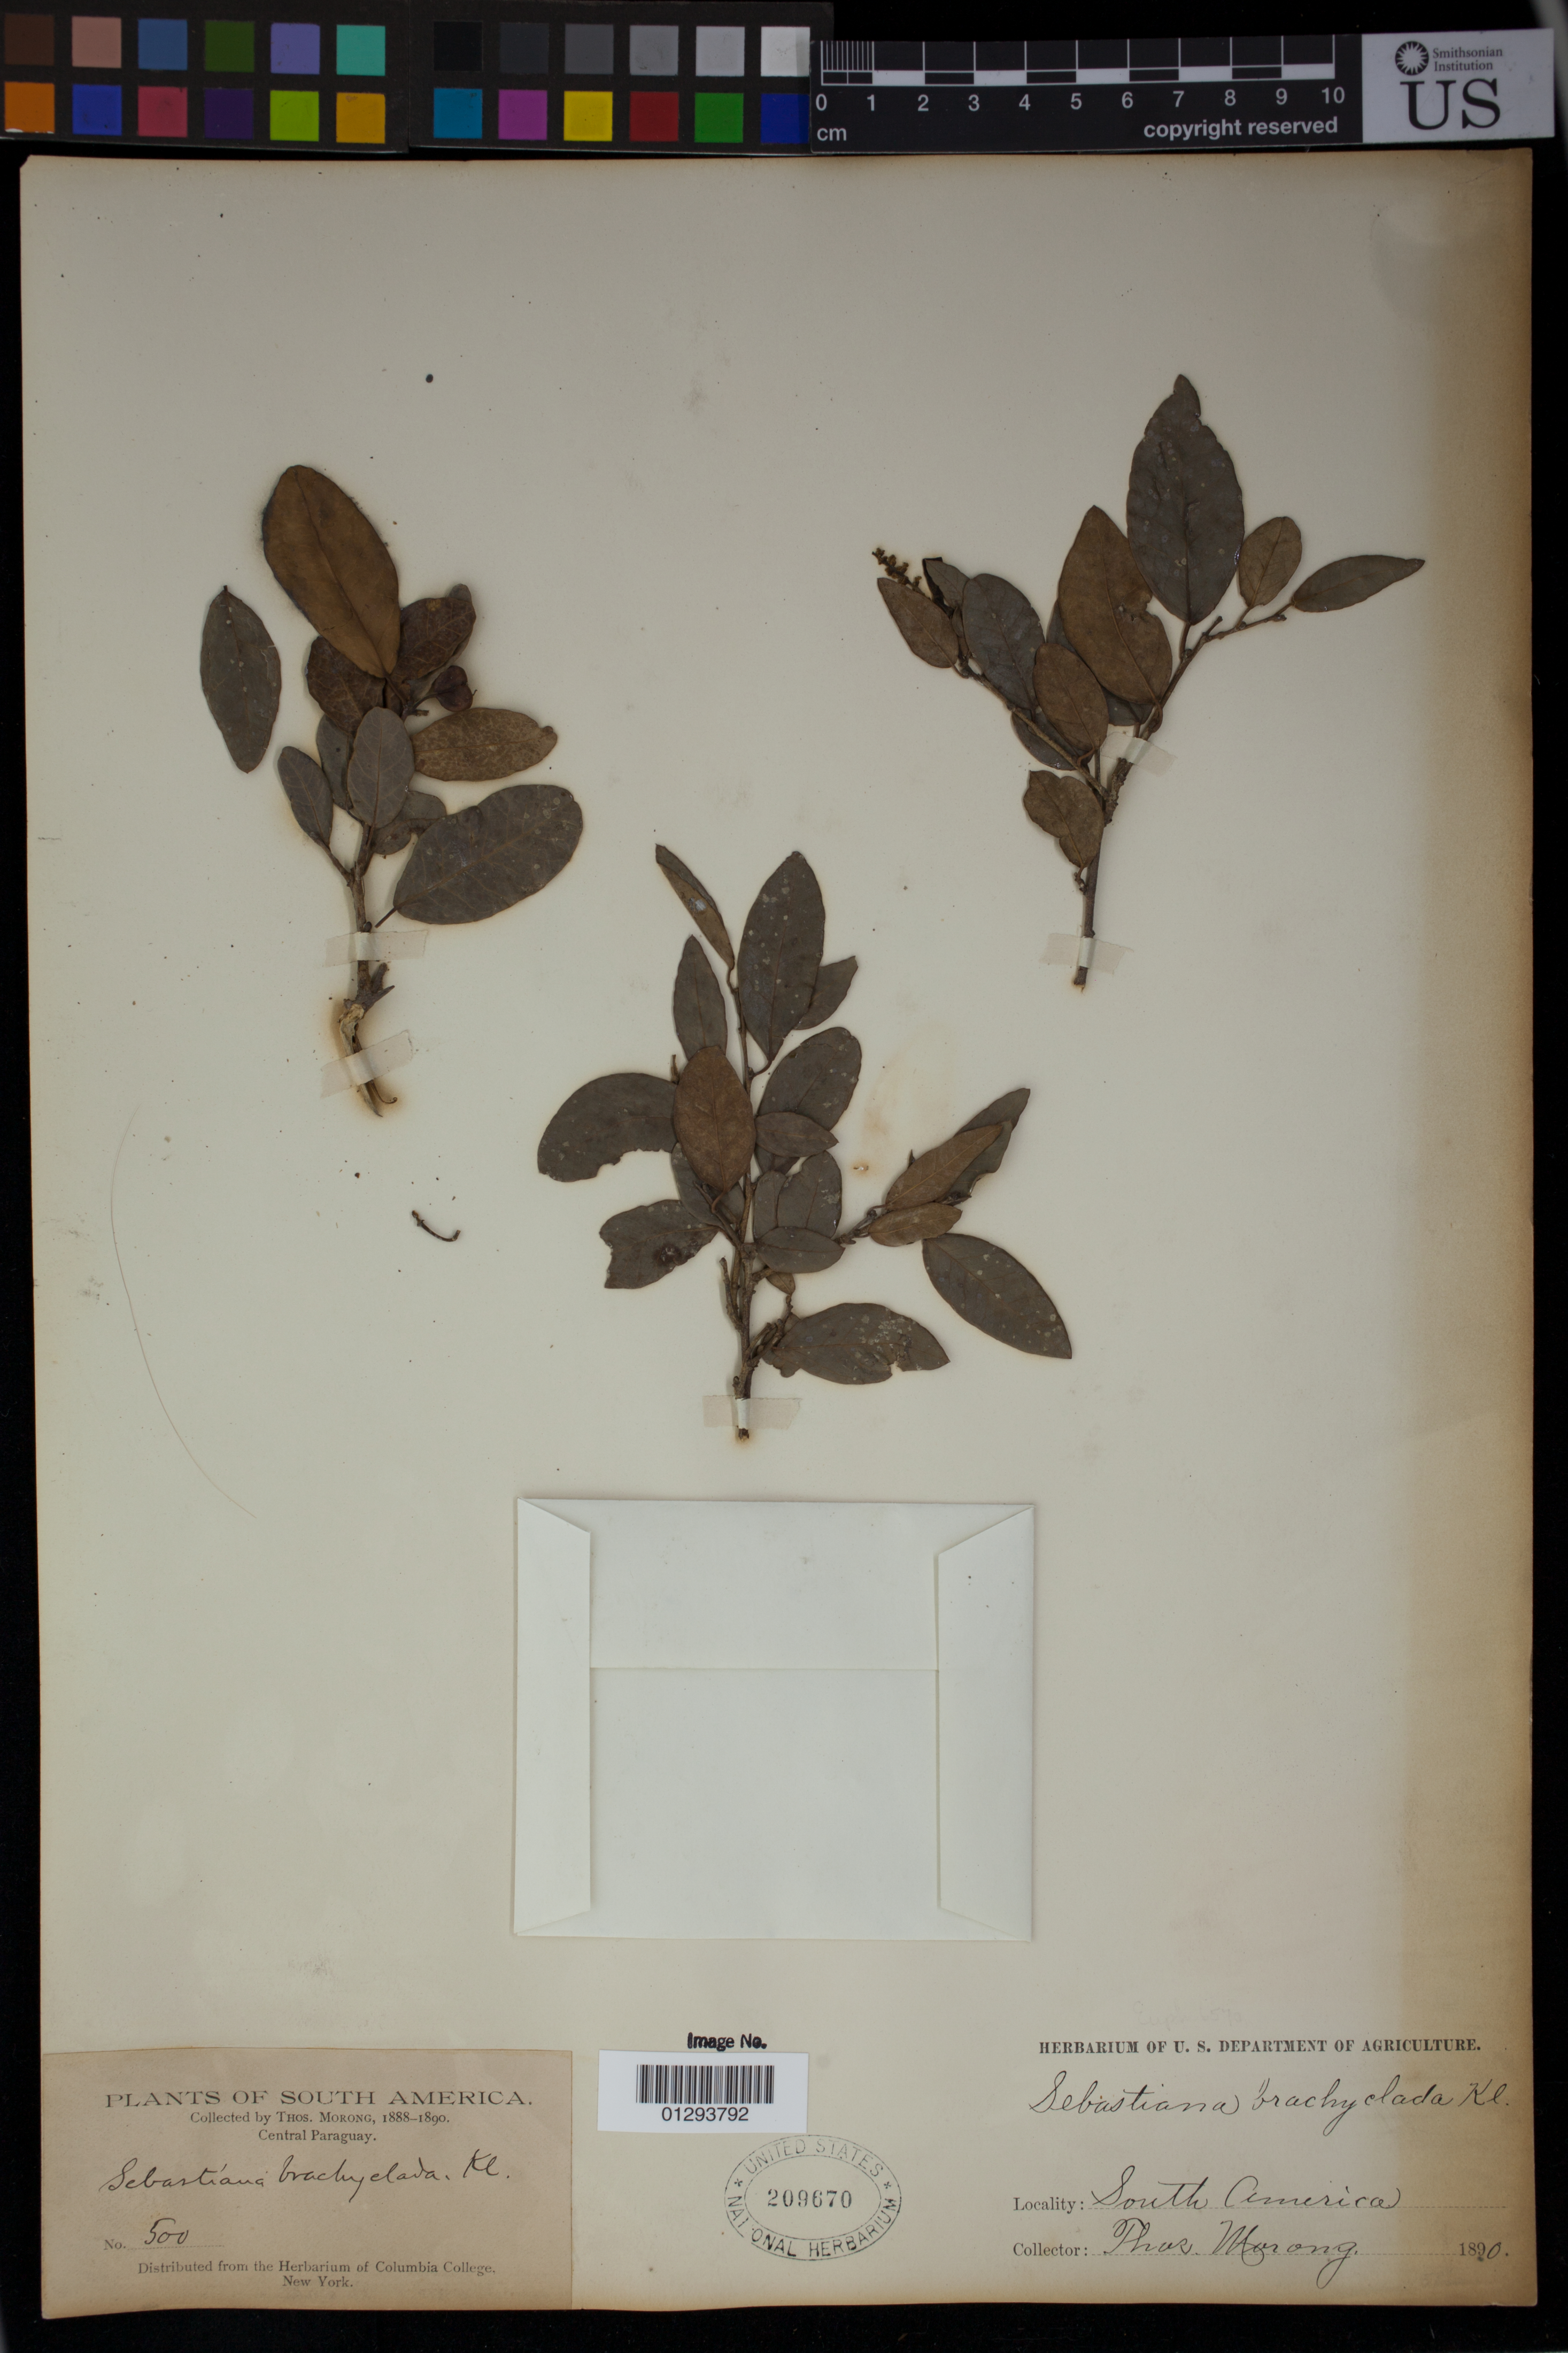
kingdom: Plantae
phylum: Tracheophyta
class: Magnoliopsida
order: Malpighiales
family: Euphorbiaceae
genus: Sebastiania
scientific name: Sebastiania brachyclada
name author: (Müll. Arg.) Müll. Arg.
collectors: T. Morong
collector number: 500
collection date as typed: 1890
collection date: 1890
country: Paraguay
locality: Central paraguay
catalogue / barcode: US 209670